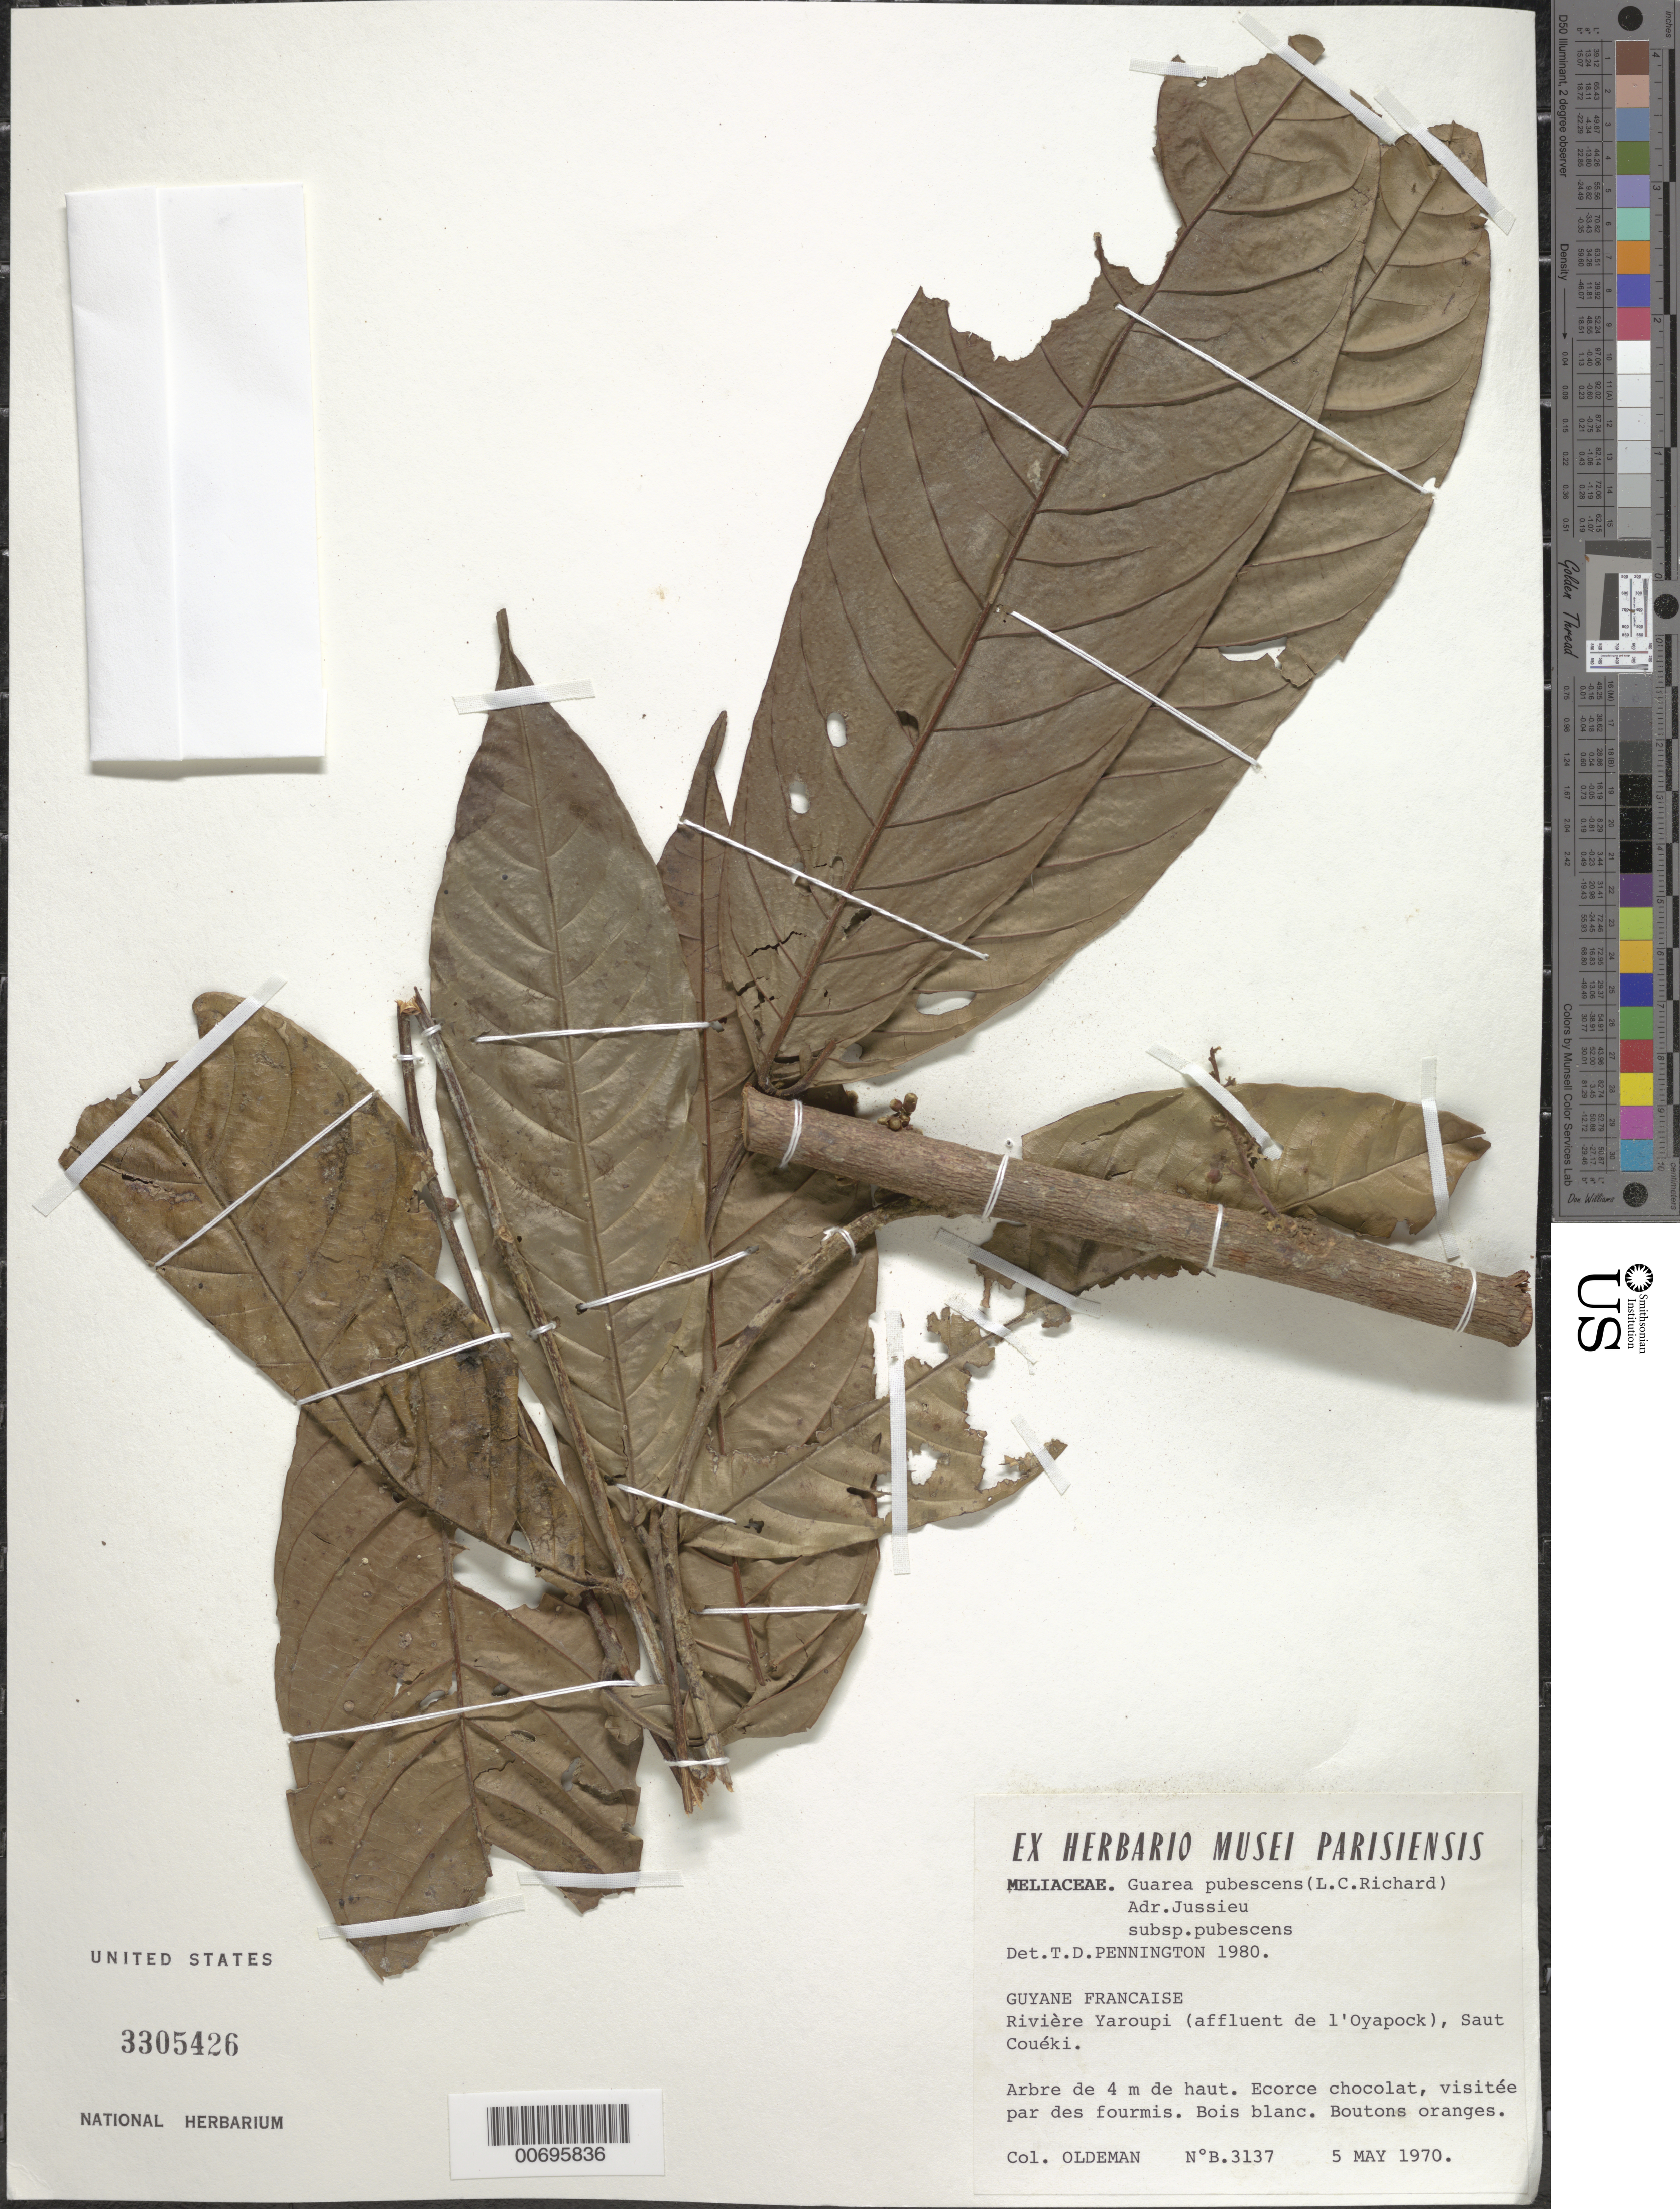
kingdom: Plantae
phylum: Tracheophyta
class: Magnoliopsida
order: Sapindales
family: Meliaceae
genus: Guarea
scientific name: Guarea pubescens subsp. pubescens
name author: (Rich.) A. Juss.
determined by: Pennington, T. D., (K)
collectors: R. Oldeman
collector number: B 3137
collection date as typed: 5-May-70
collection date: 1970-05-05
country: French Guiana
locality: Rivière Yaroupi (affluent de l'Oyapock), Saut Couéki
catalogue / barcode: US 3305426